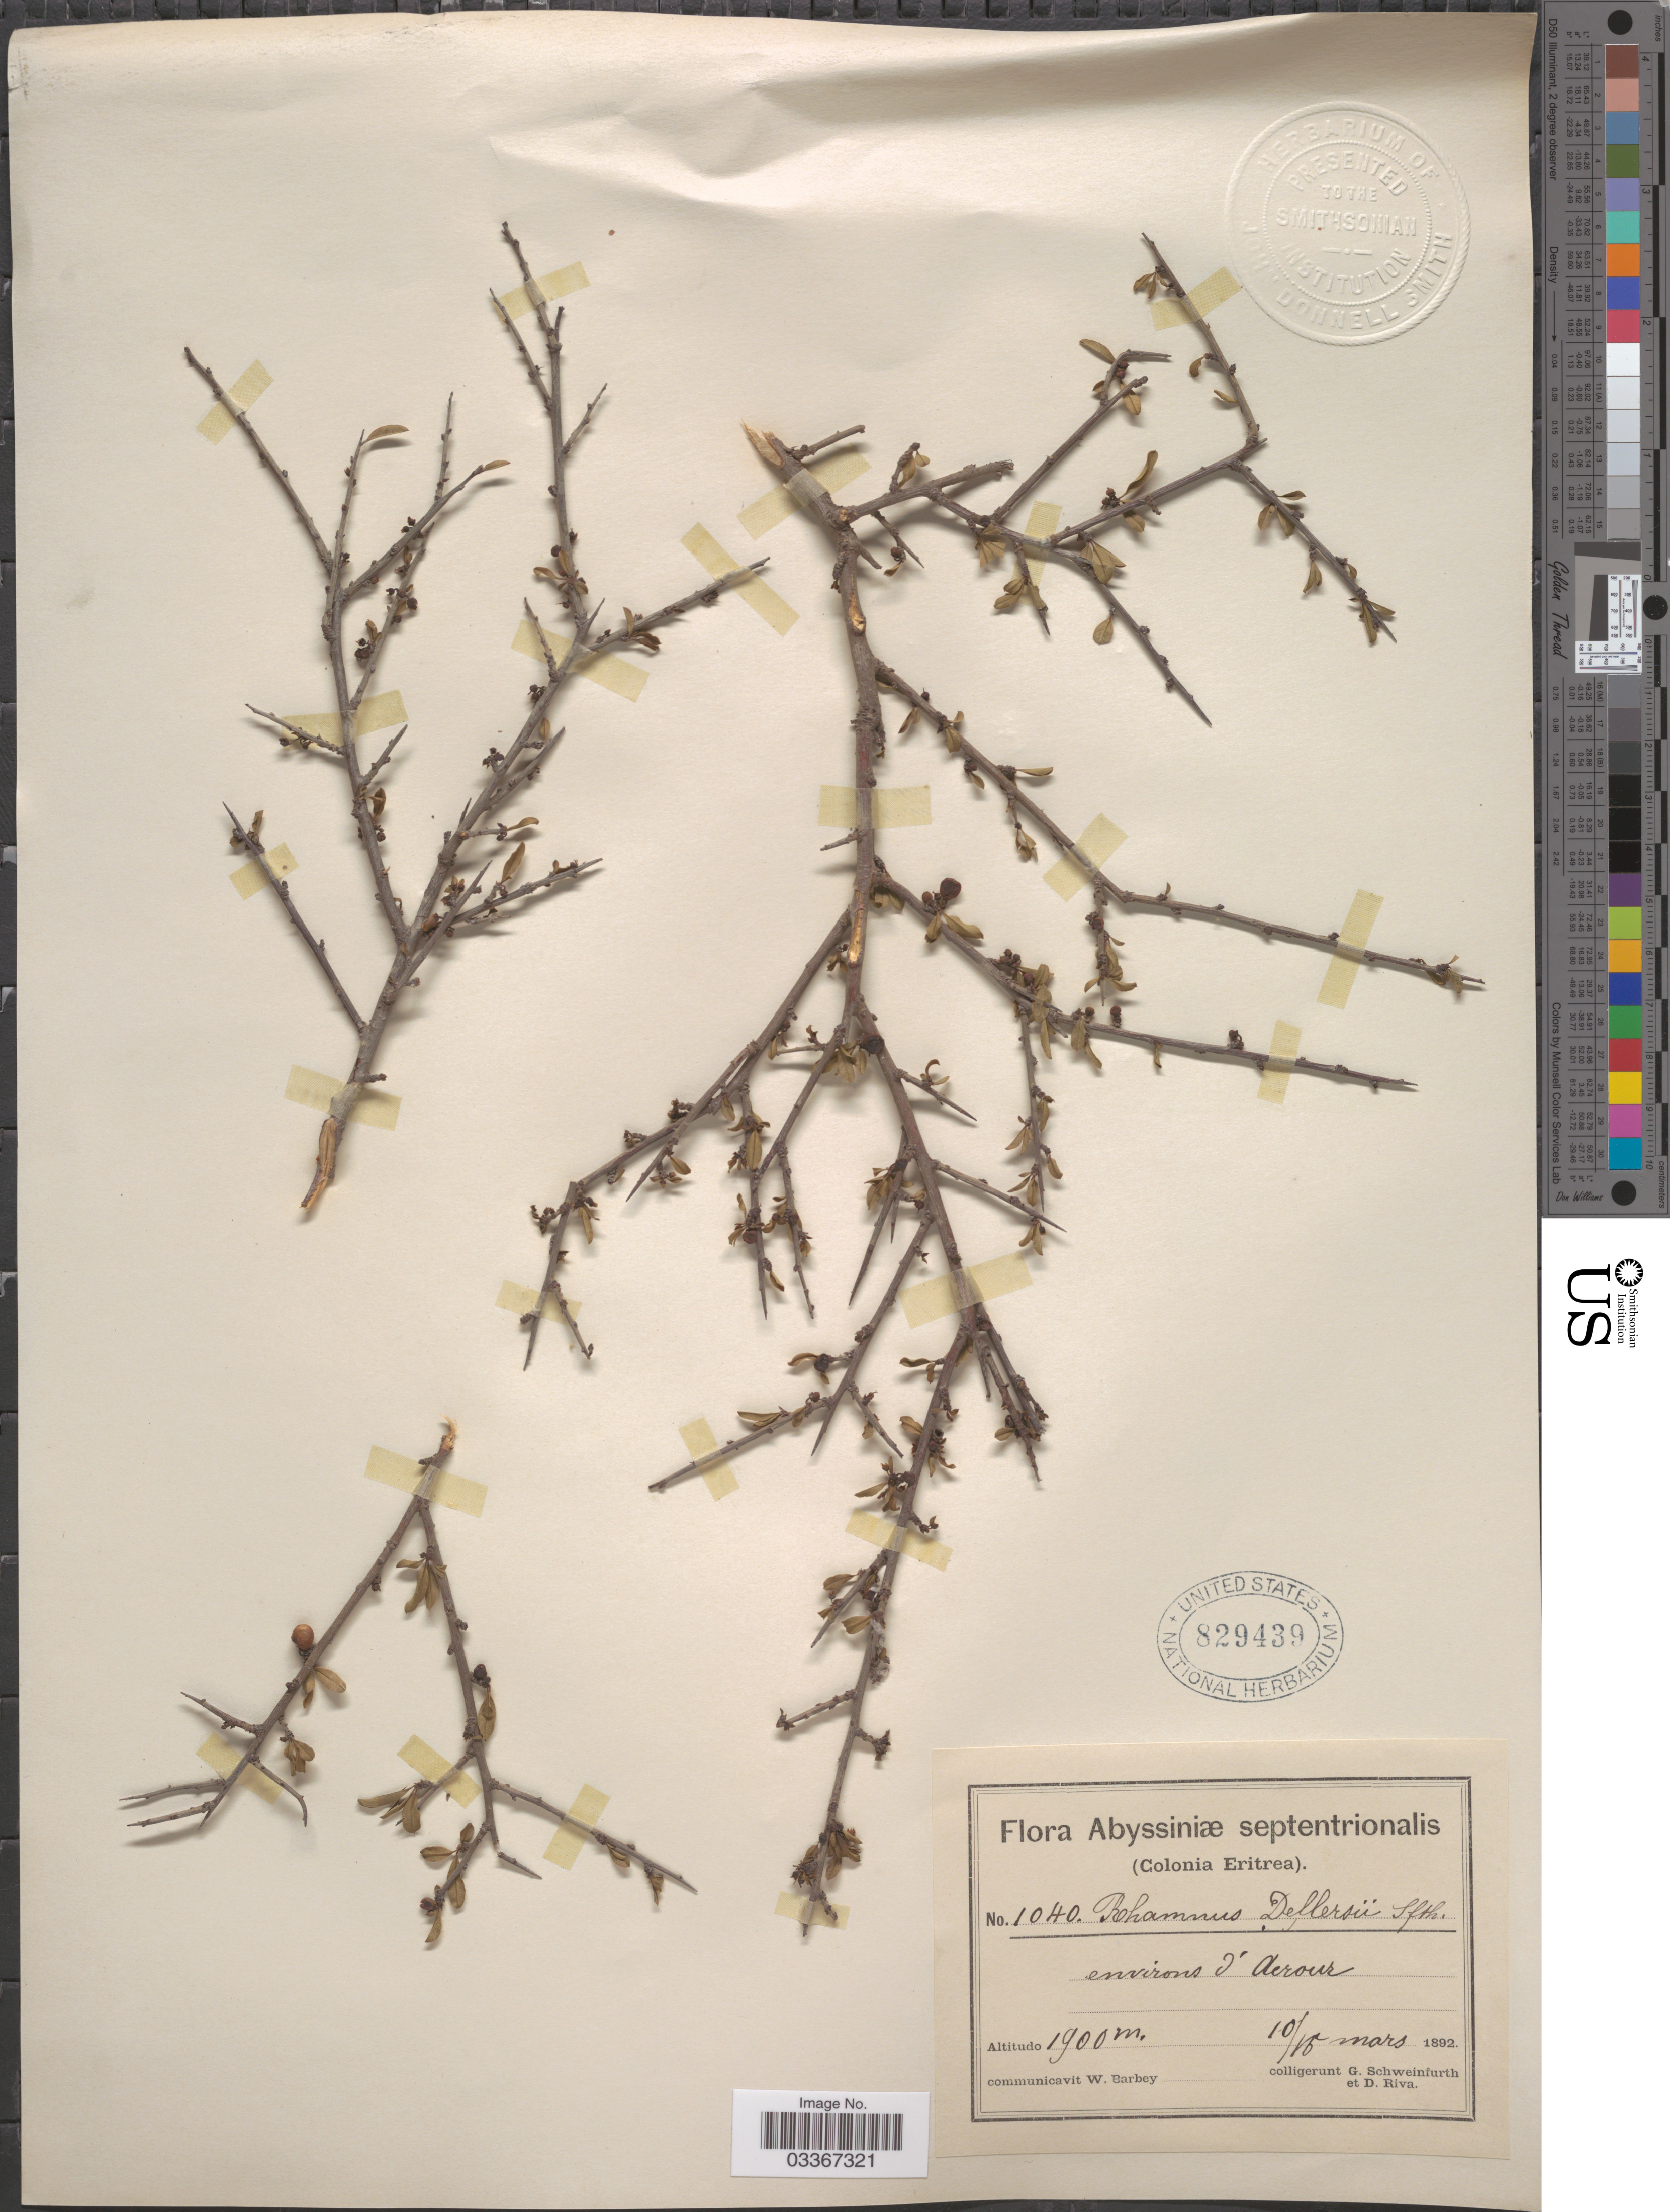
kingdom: Plantae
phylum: Tracheophyta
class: Magnoliopsida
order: Rosales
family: Rhamnaceae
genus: Rhamnus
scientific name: Rhamnus deflersii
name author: Schweinf. ex Fiori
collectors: G. A. Schweinfurth (herbarium) & D. Riva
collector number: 1040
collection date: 1892-03-10/1892-03-15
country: Ethiopia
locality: Abyssiniæ septentrionalis (Colonia Eritrea). Environs d'Aerour.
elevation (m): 1900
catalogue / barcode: US 829439